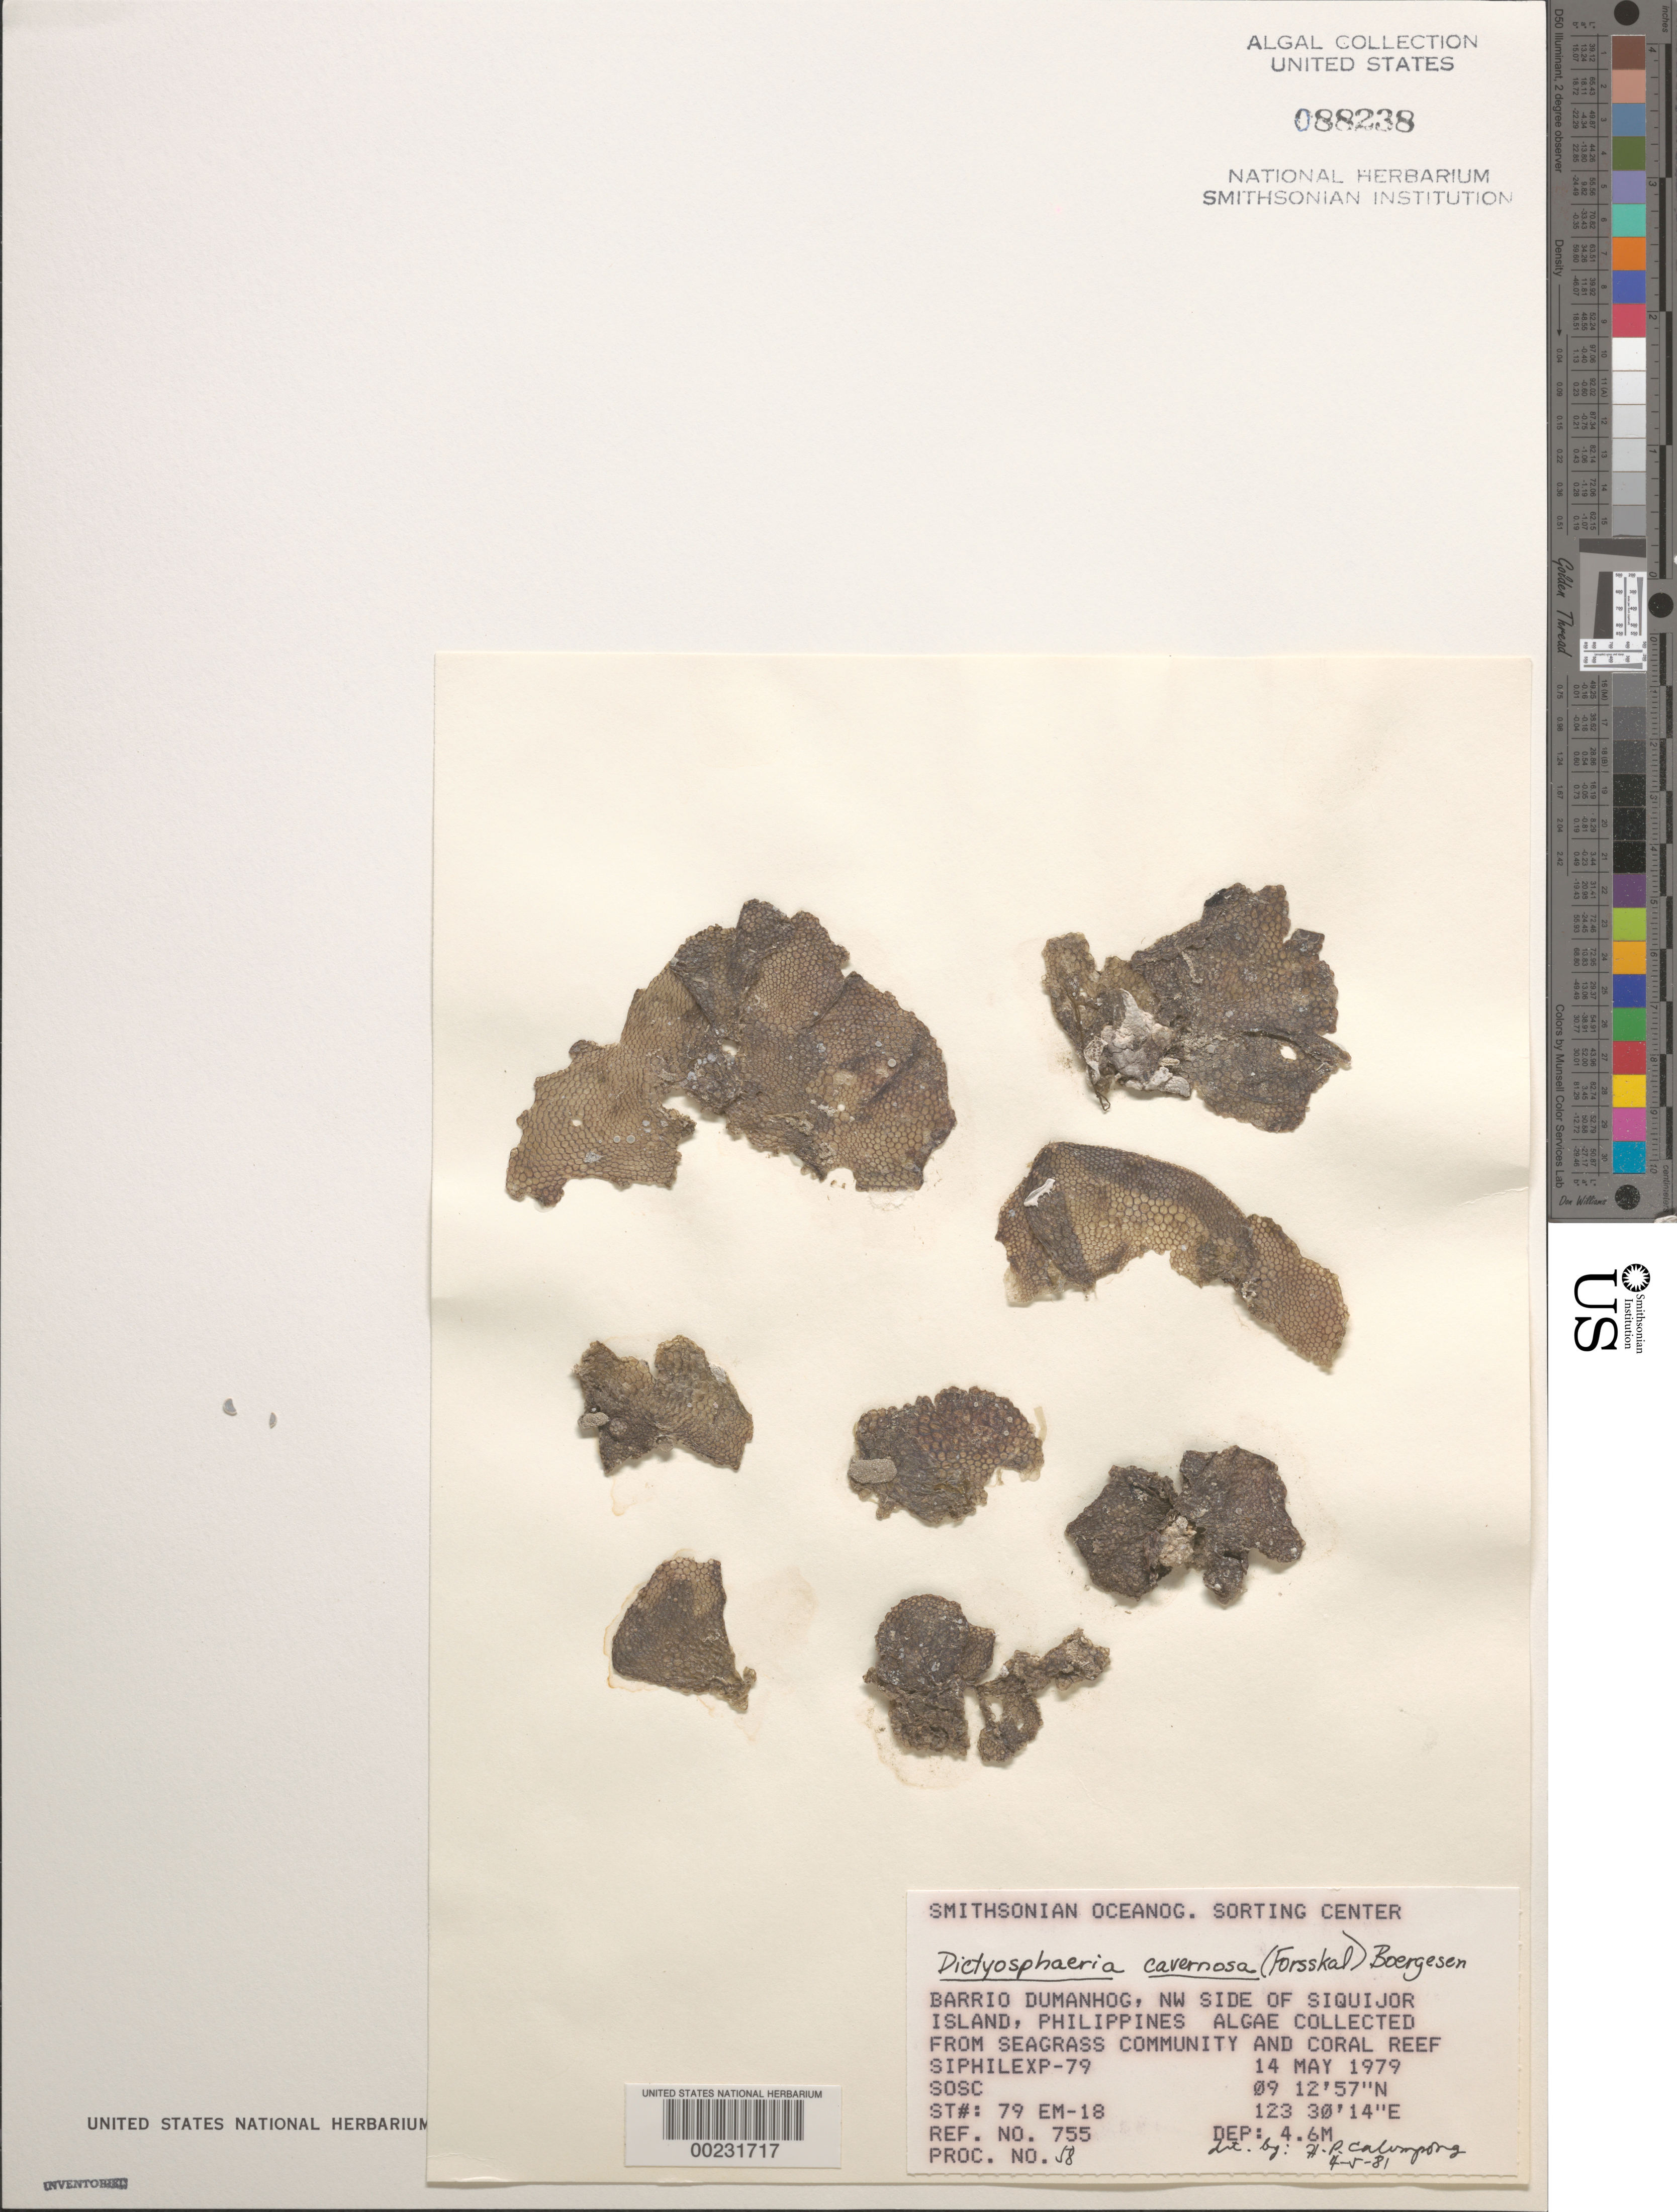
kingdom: Plantae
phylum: Chlorophyta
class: Ulvophyceae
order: Siphonocladales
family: Siphonocladaceae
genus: Dictyosphaeria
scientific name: Dictyosphaeria cavernosa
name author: (Forssk.) Børgesen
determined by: Calumpong, H. P.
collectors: SOSC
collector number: Station 79 Em-18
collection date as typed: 14 May 1979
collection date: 1979-05-14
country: Philippines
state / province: Central Visayas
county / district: Siquijor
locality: Visayan, Barrio dumanhog, siquijor island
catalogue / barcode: US 88238